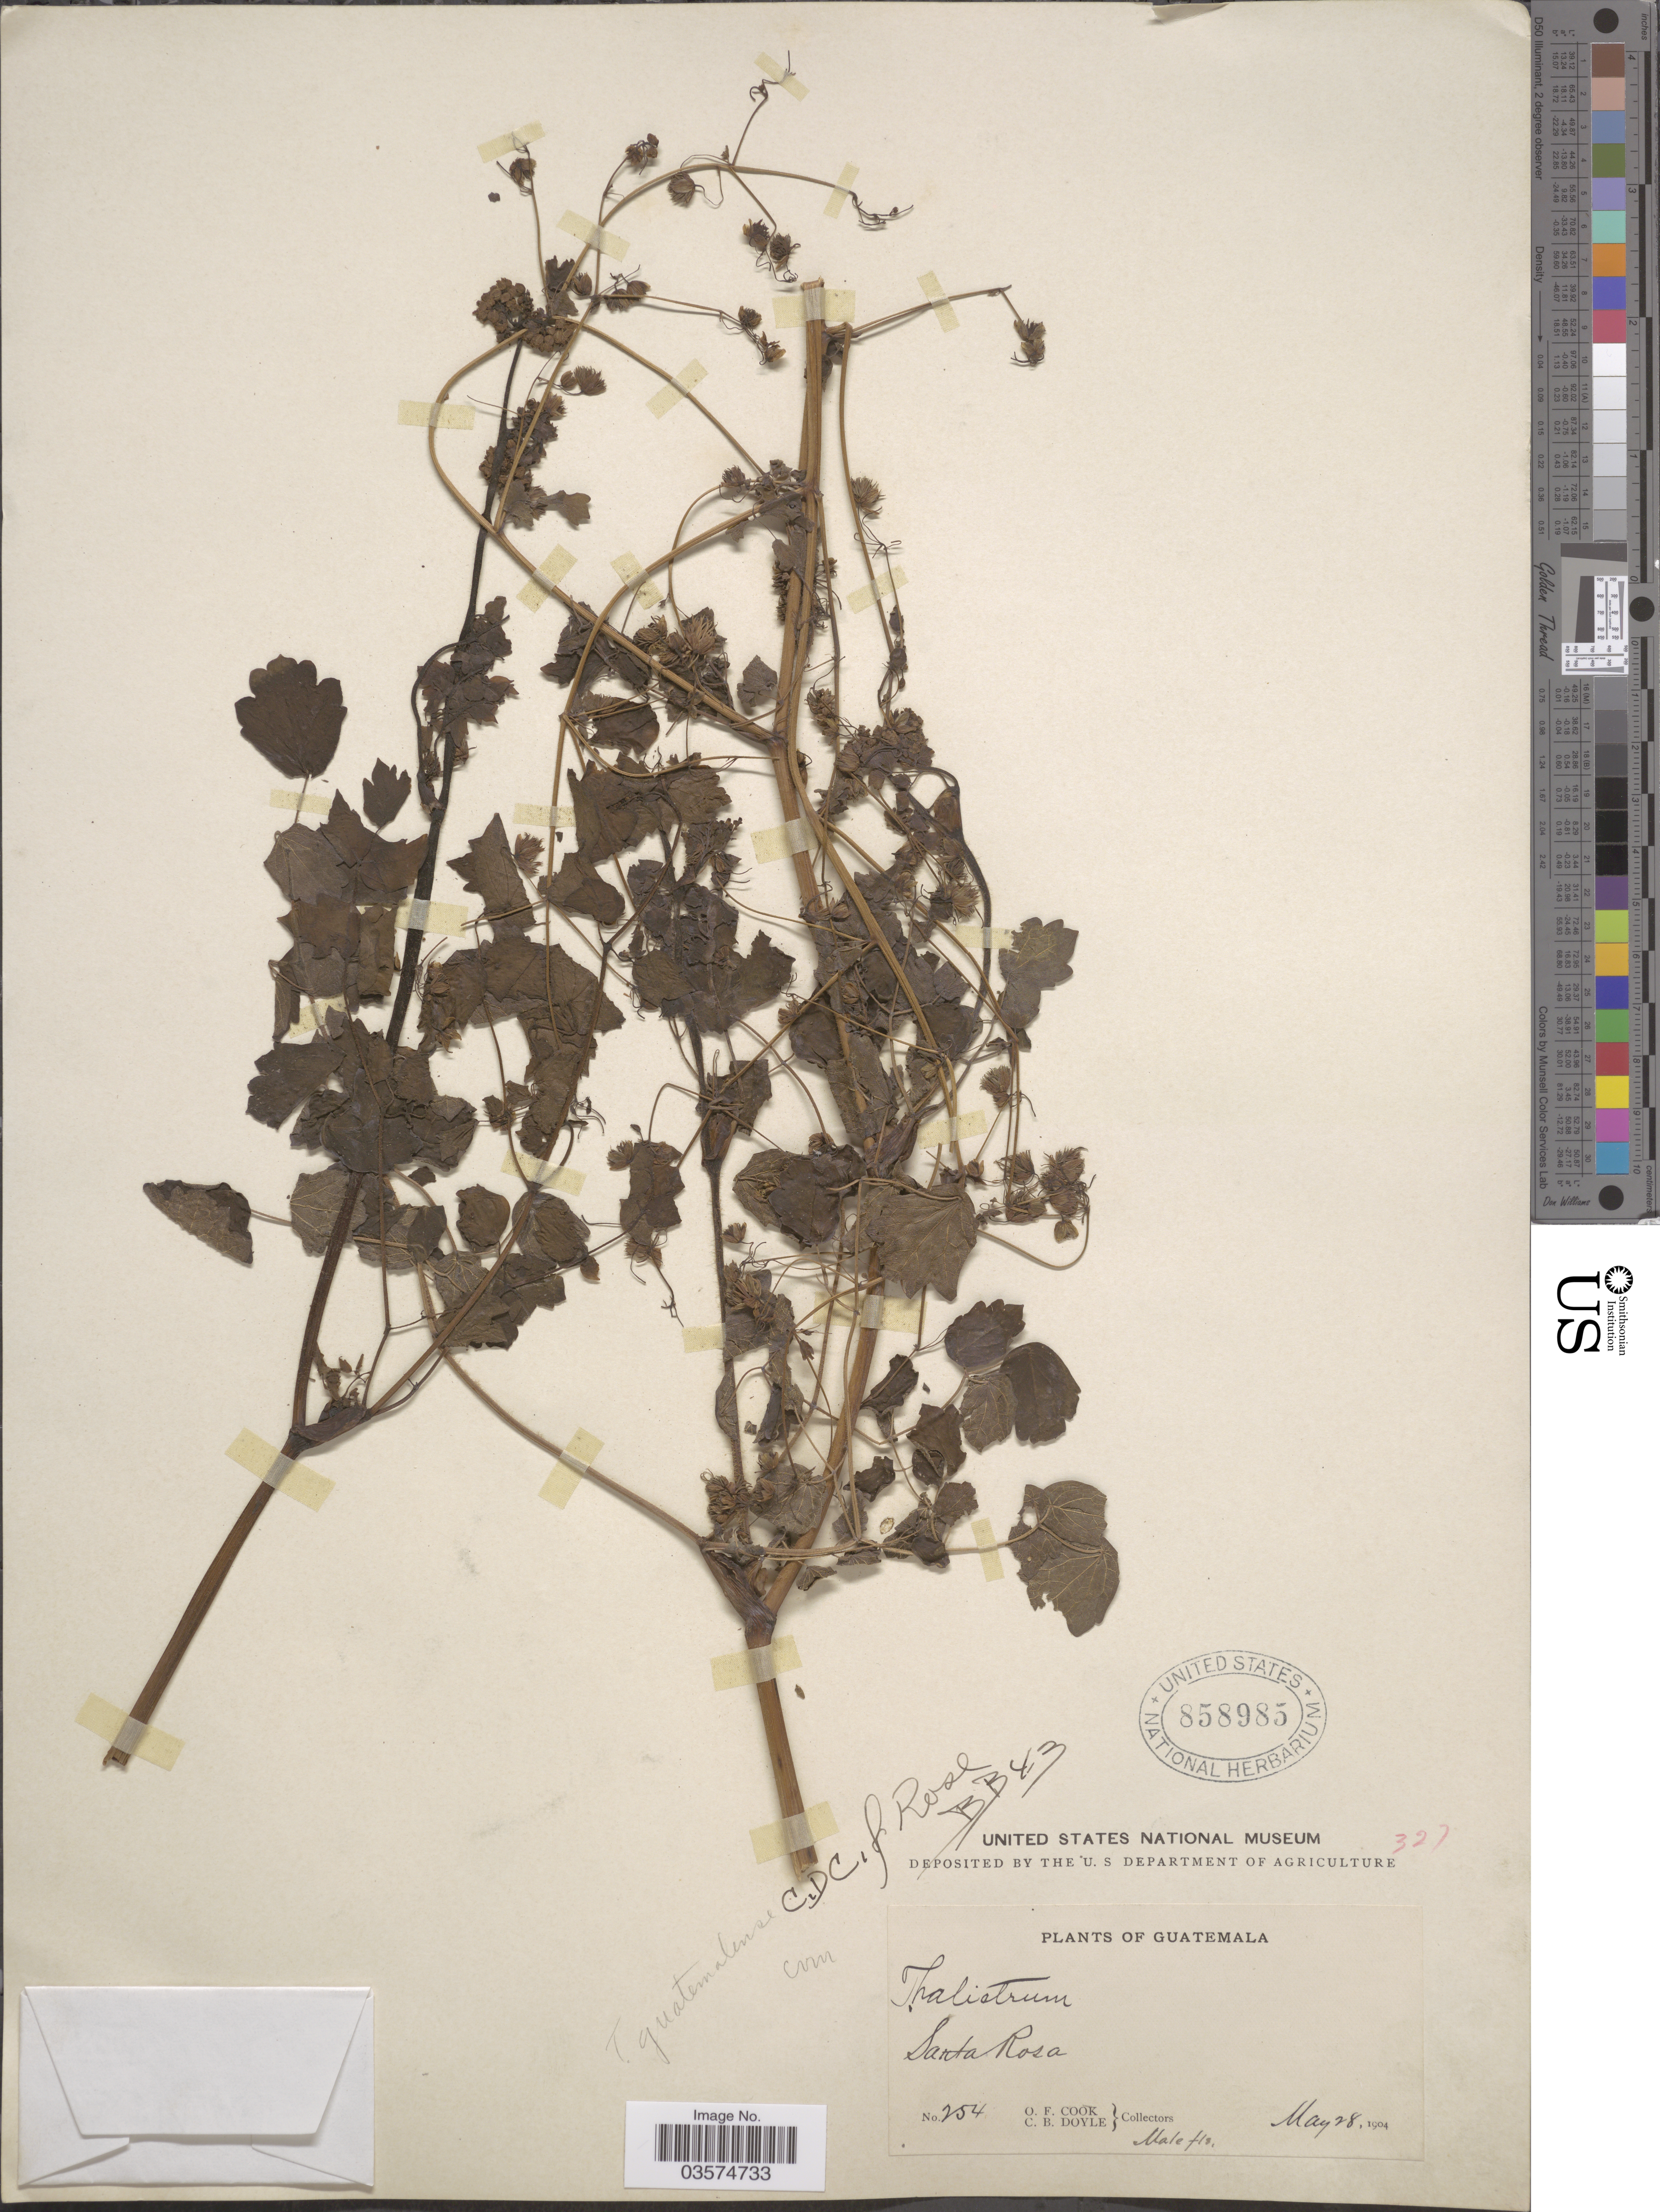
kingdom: Plantae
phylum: Tracheophyta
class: Magnoliopsida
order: Ranunculales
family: Ranunculaceae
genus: Thalictrum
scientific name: Thalictrum guatemalense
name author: C. DC. & Rose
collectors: O. F. Cook & C. Doyle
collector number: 254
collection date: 1904-05-28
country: Guatemala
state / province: Guatemala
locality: Santa Rosa.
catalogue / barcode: US 858985